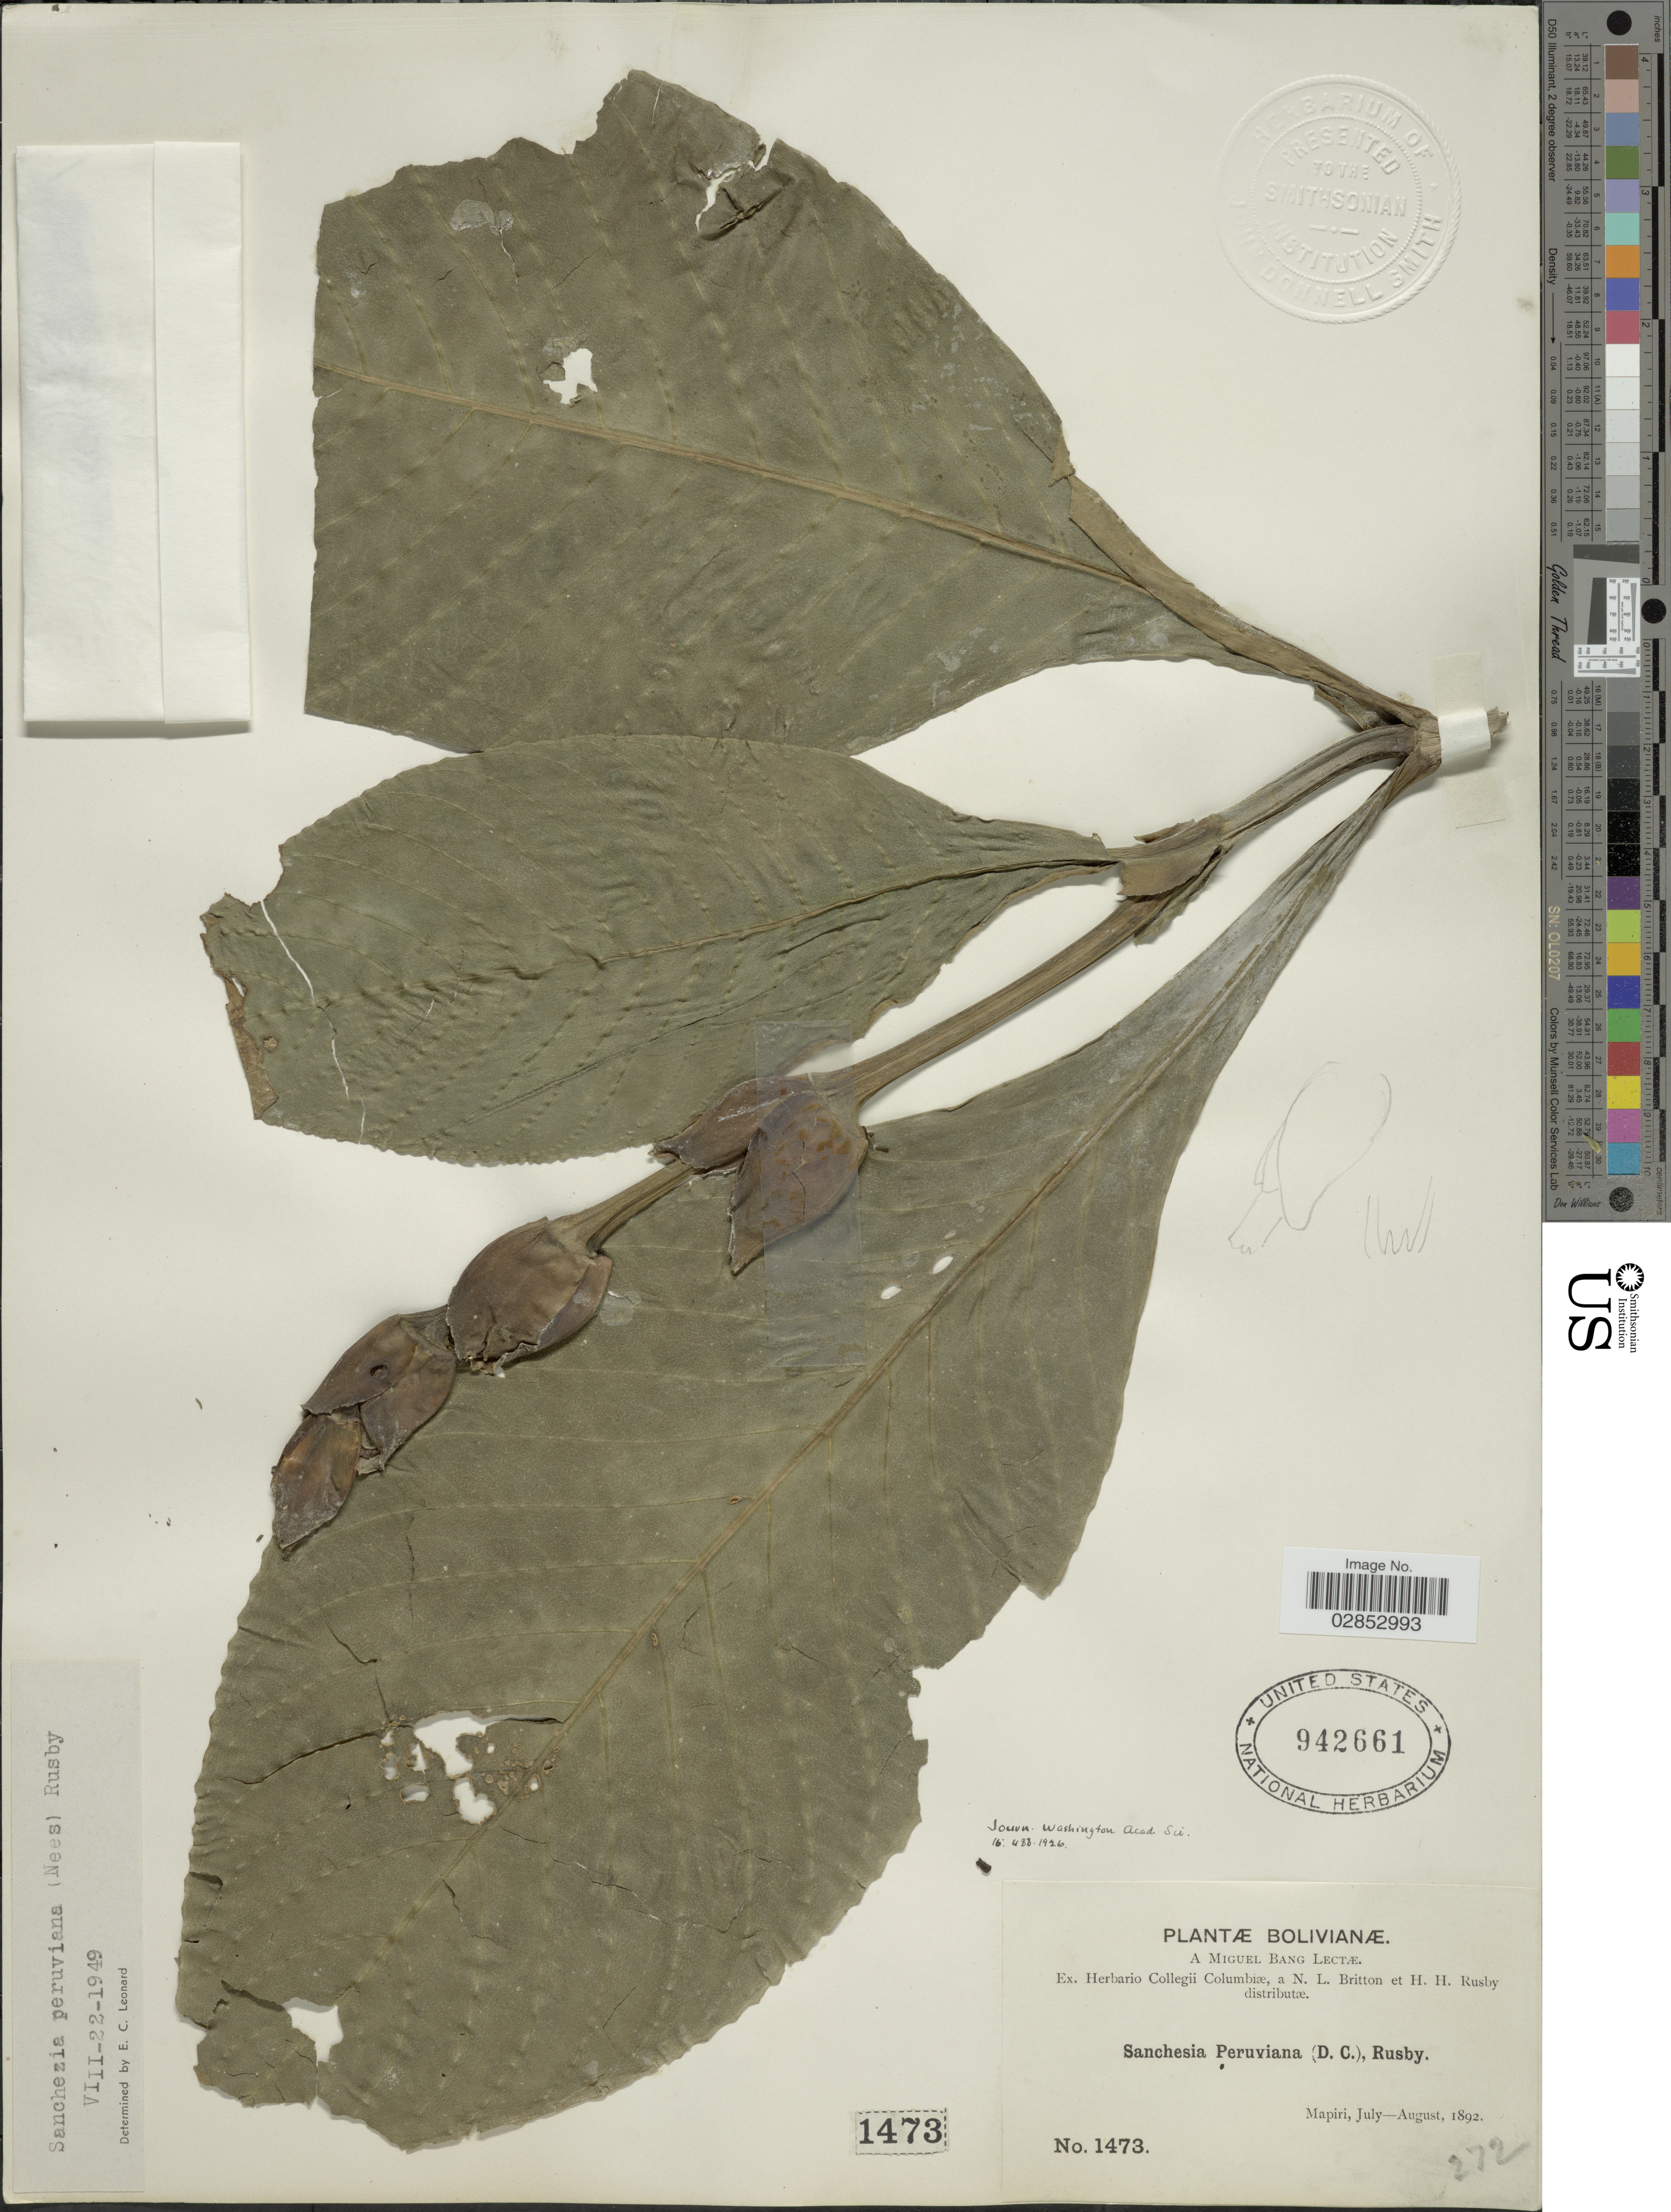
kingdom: Plantae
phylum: Tracheophyta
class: Magnoliopsida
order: Lamiales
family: Acanthaceae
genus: Sanchezia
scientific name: Sanchezia oblonga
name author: Ruiz & Pav.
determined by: Azevedo, Igor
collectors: M. Bang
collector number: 1473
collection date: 1892-07/1892-08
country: Bolivia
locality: Mapiri.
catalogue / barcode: US 942661